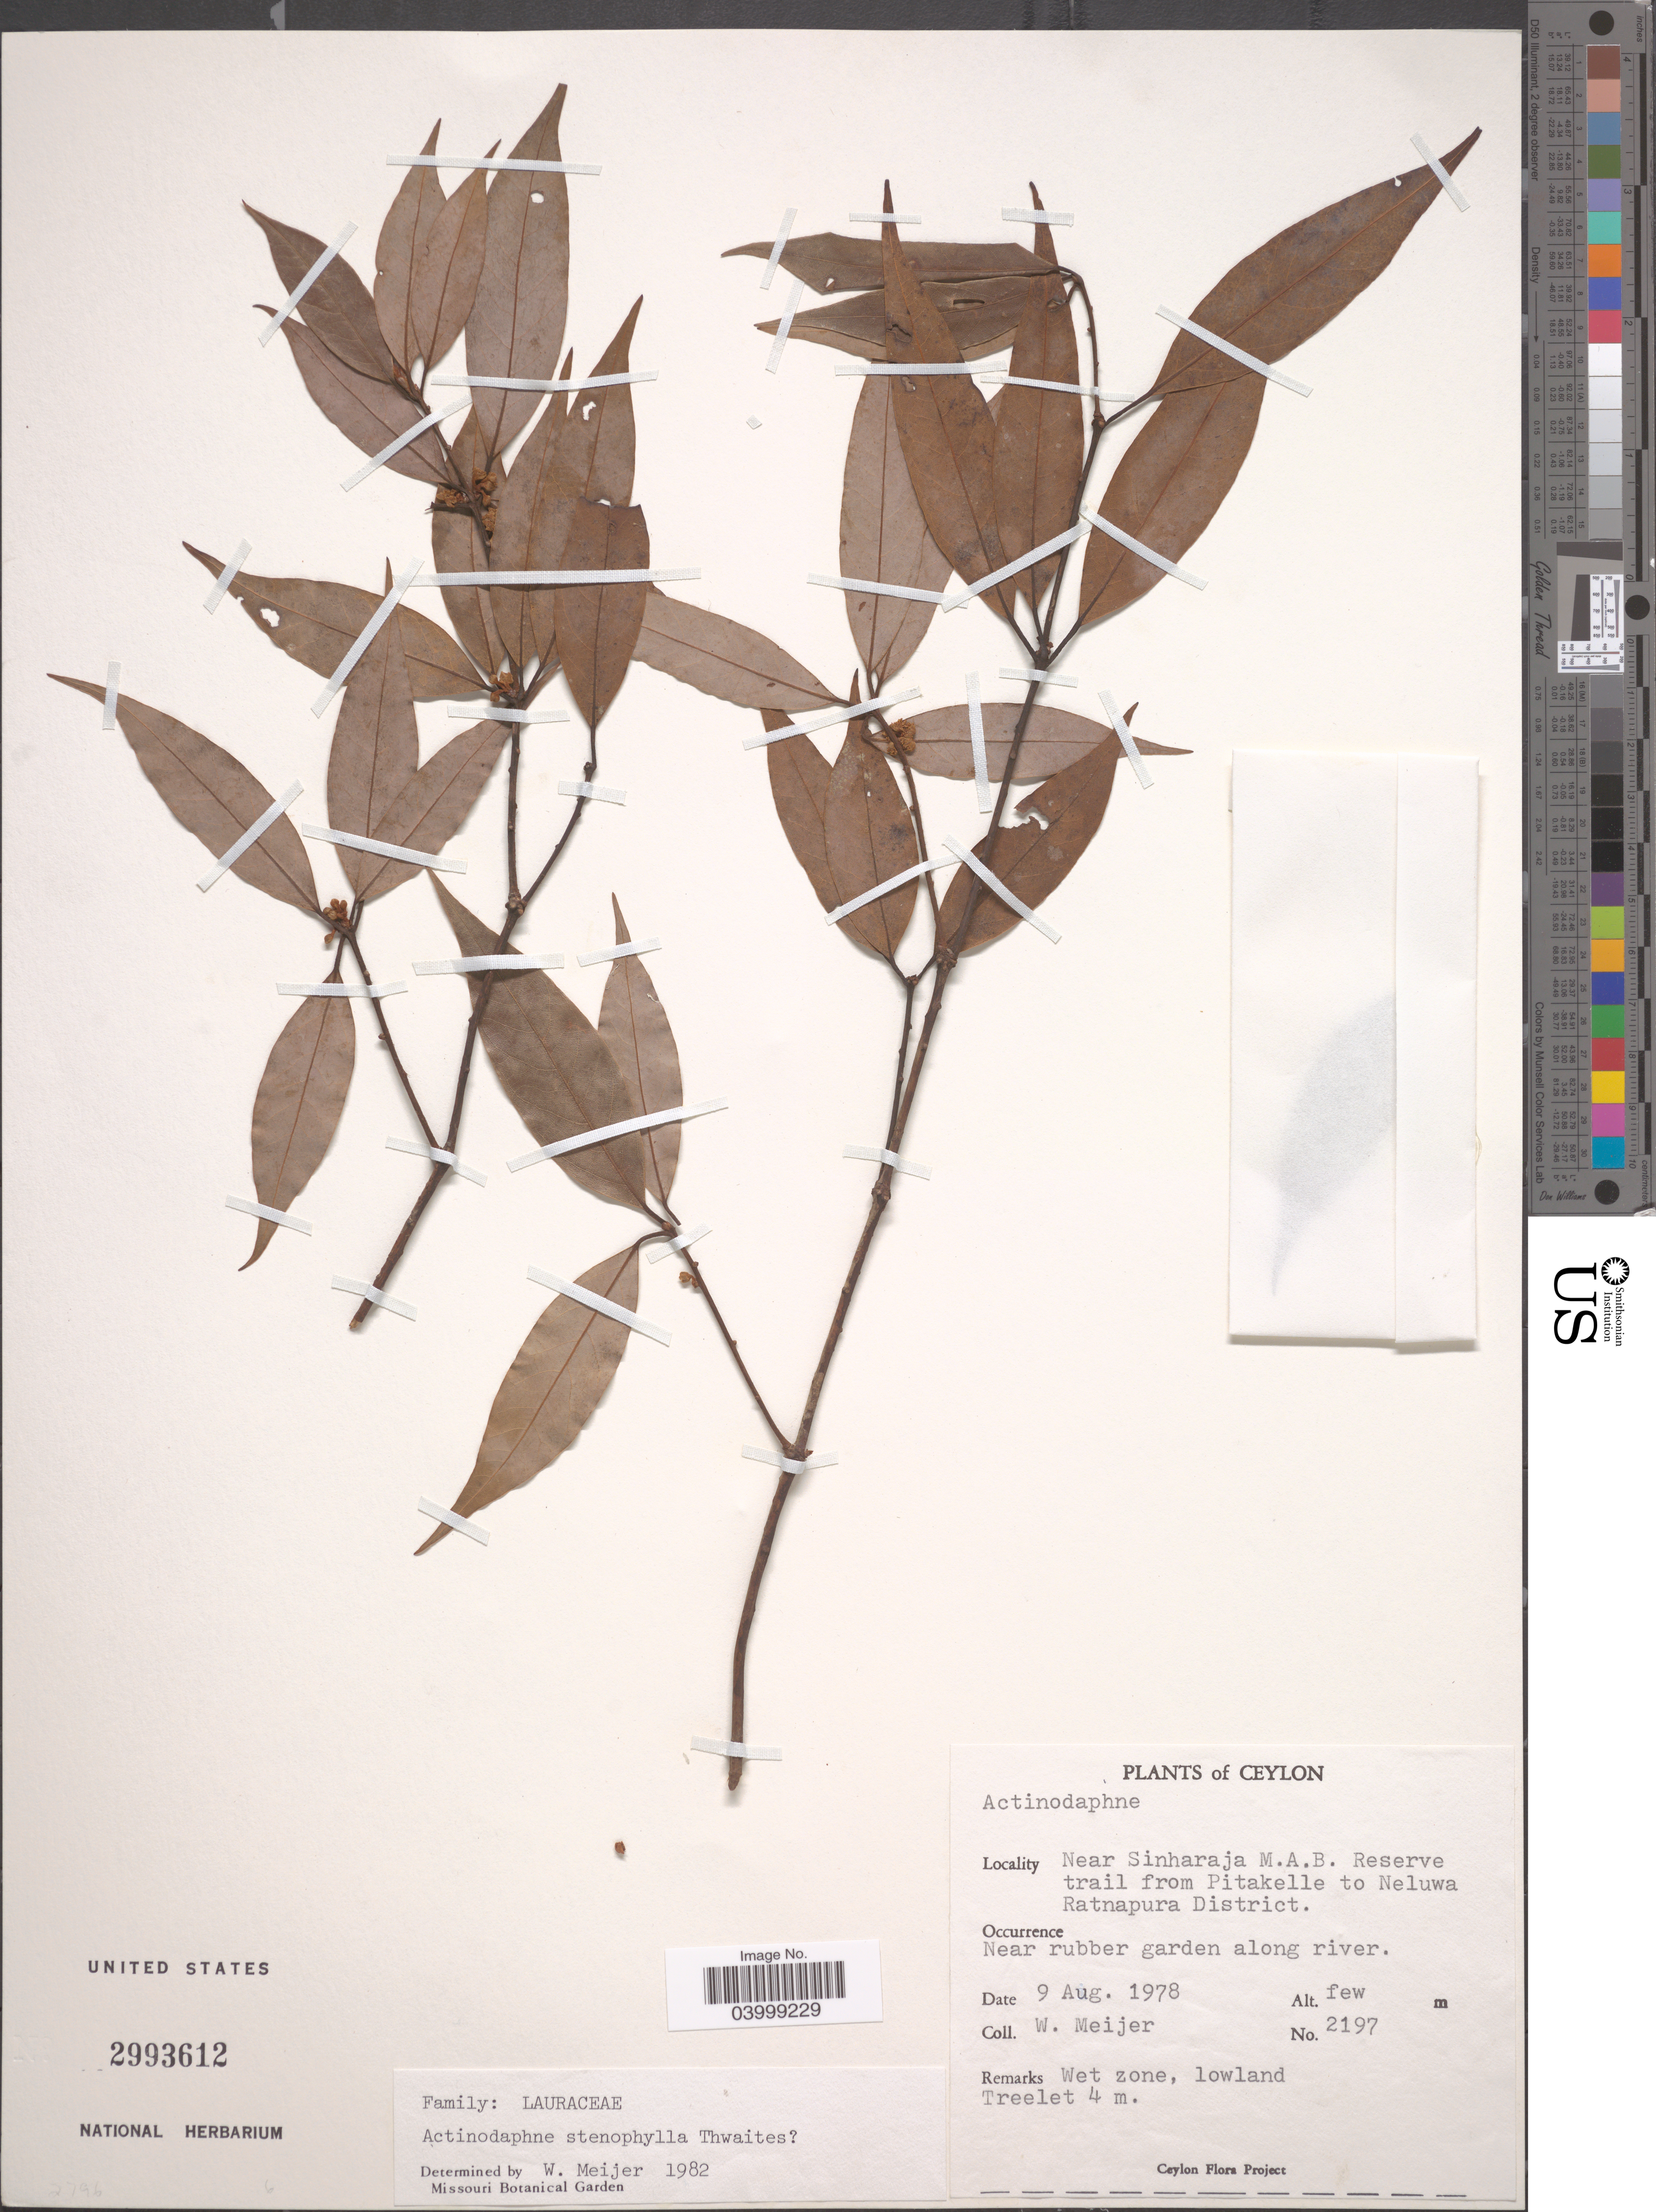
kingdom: Plantae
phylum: Tracheophyta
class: Magnoliopsida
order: Laurales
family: Lauraceae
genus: Actinodaphne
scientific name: Actinodaphne stenophylla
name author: Thwaites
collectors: W. Meijer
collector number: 2197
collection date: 1978-08-09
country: Sri Lanka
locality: Ceylon. Near Sinharaja M.A.B. Reserve trail from Pitakelle to Neluwa Ratnapura District. Near rubber garden along river.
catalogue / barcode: US 2993612